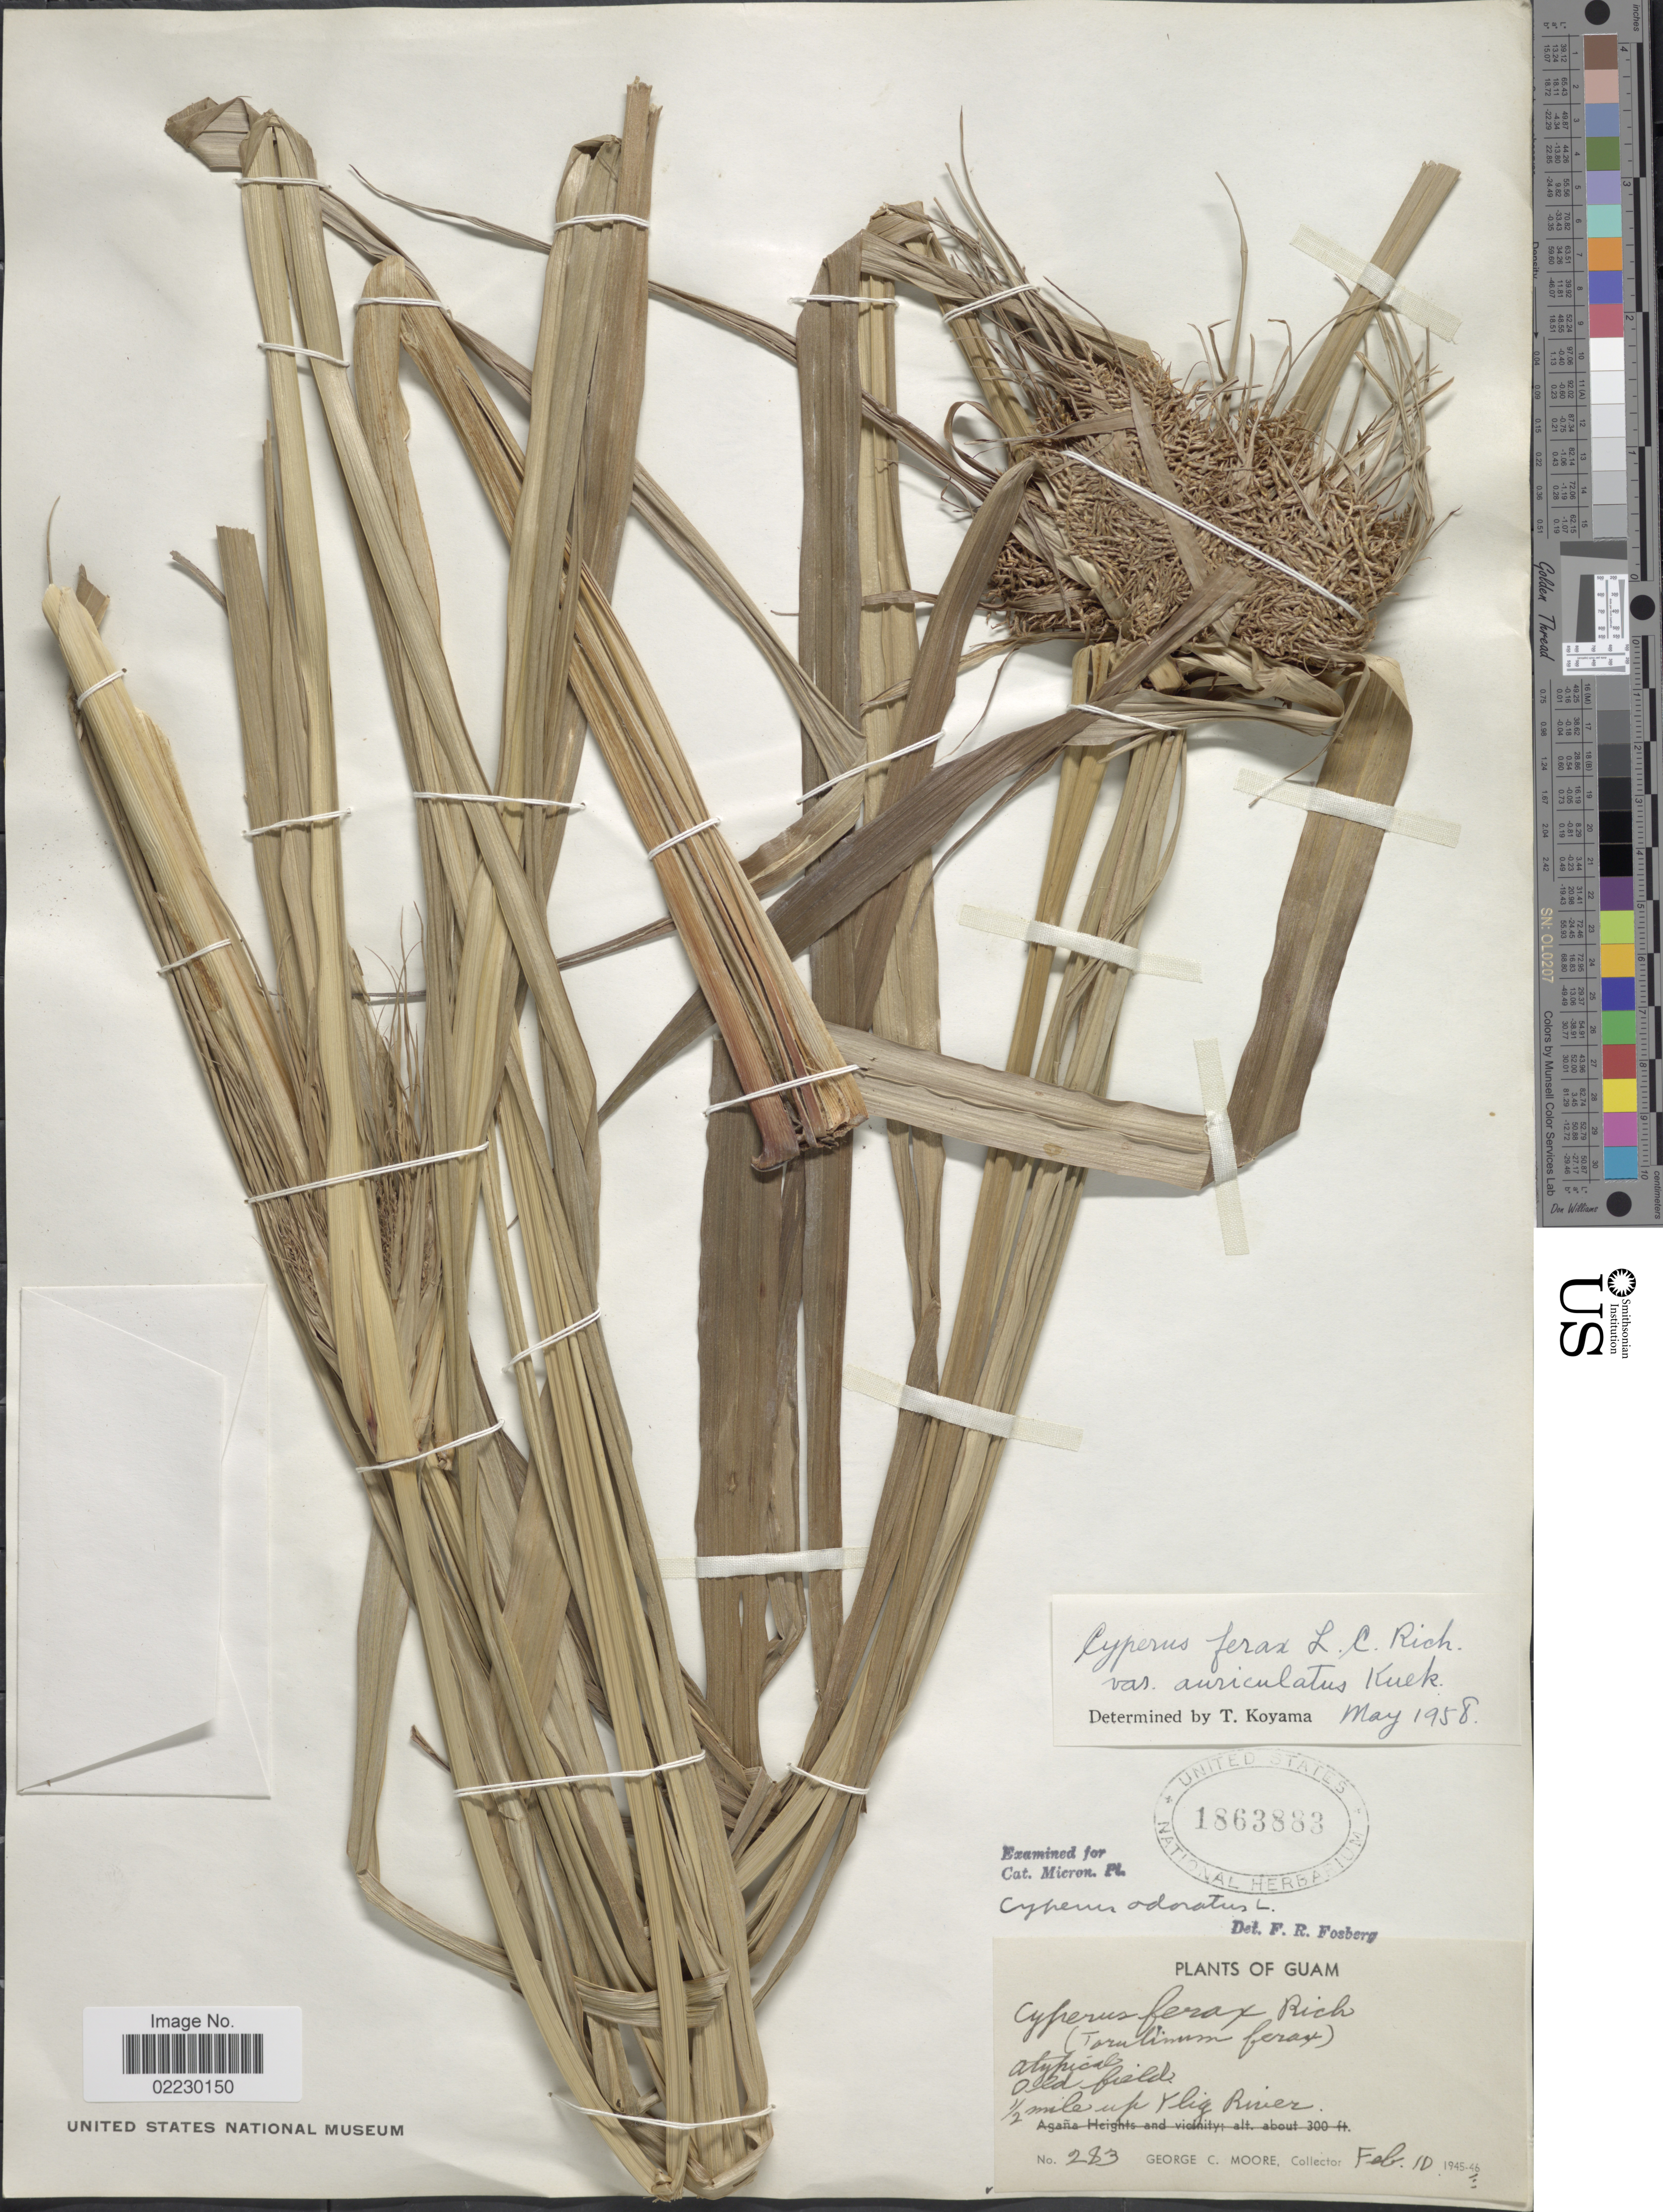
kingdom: Plantae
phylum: Tracheophyta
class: Liliopsida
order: Poales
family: Cyperaceae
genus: Cyperus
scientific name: Cyperus odoratus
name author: L.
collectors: G. C. Moore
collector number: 283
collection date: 1946-02-10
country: Guam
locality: ½ mile up Ylig River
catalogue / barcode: US 1863883